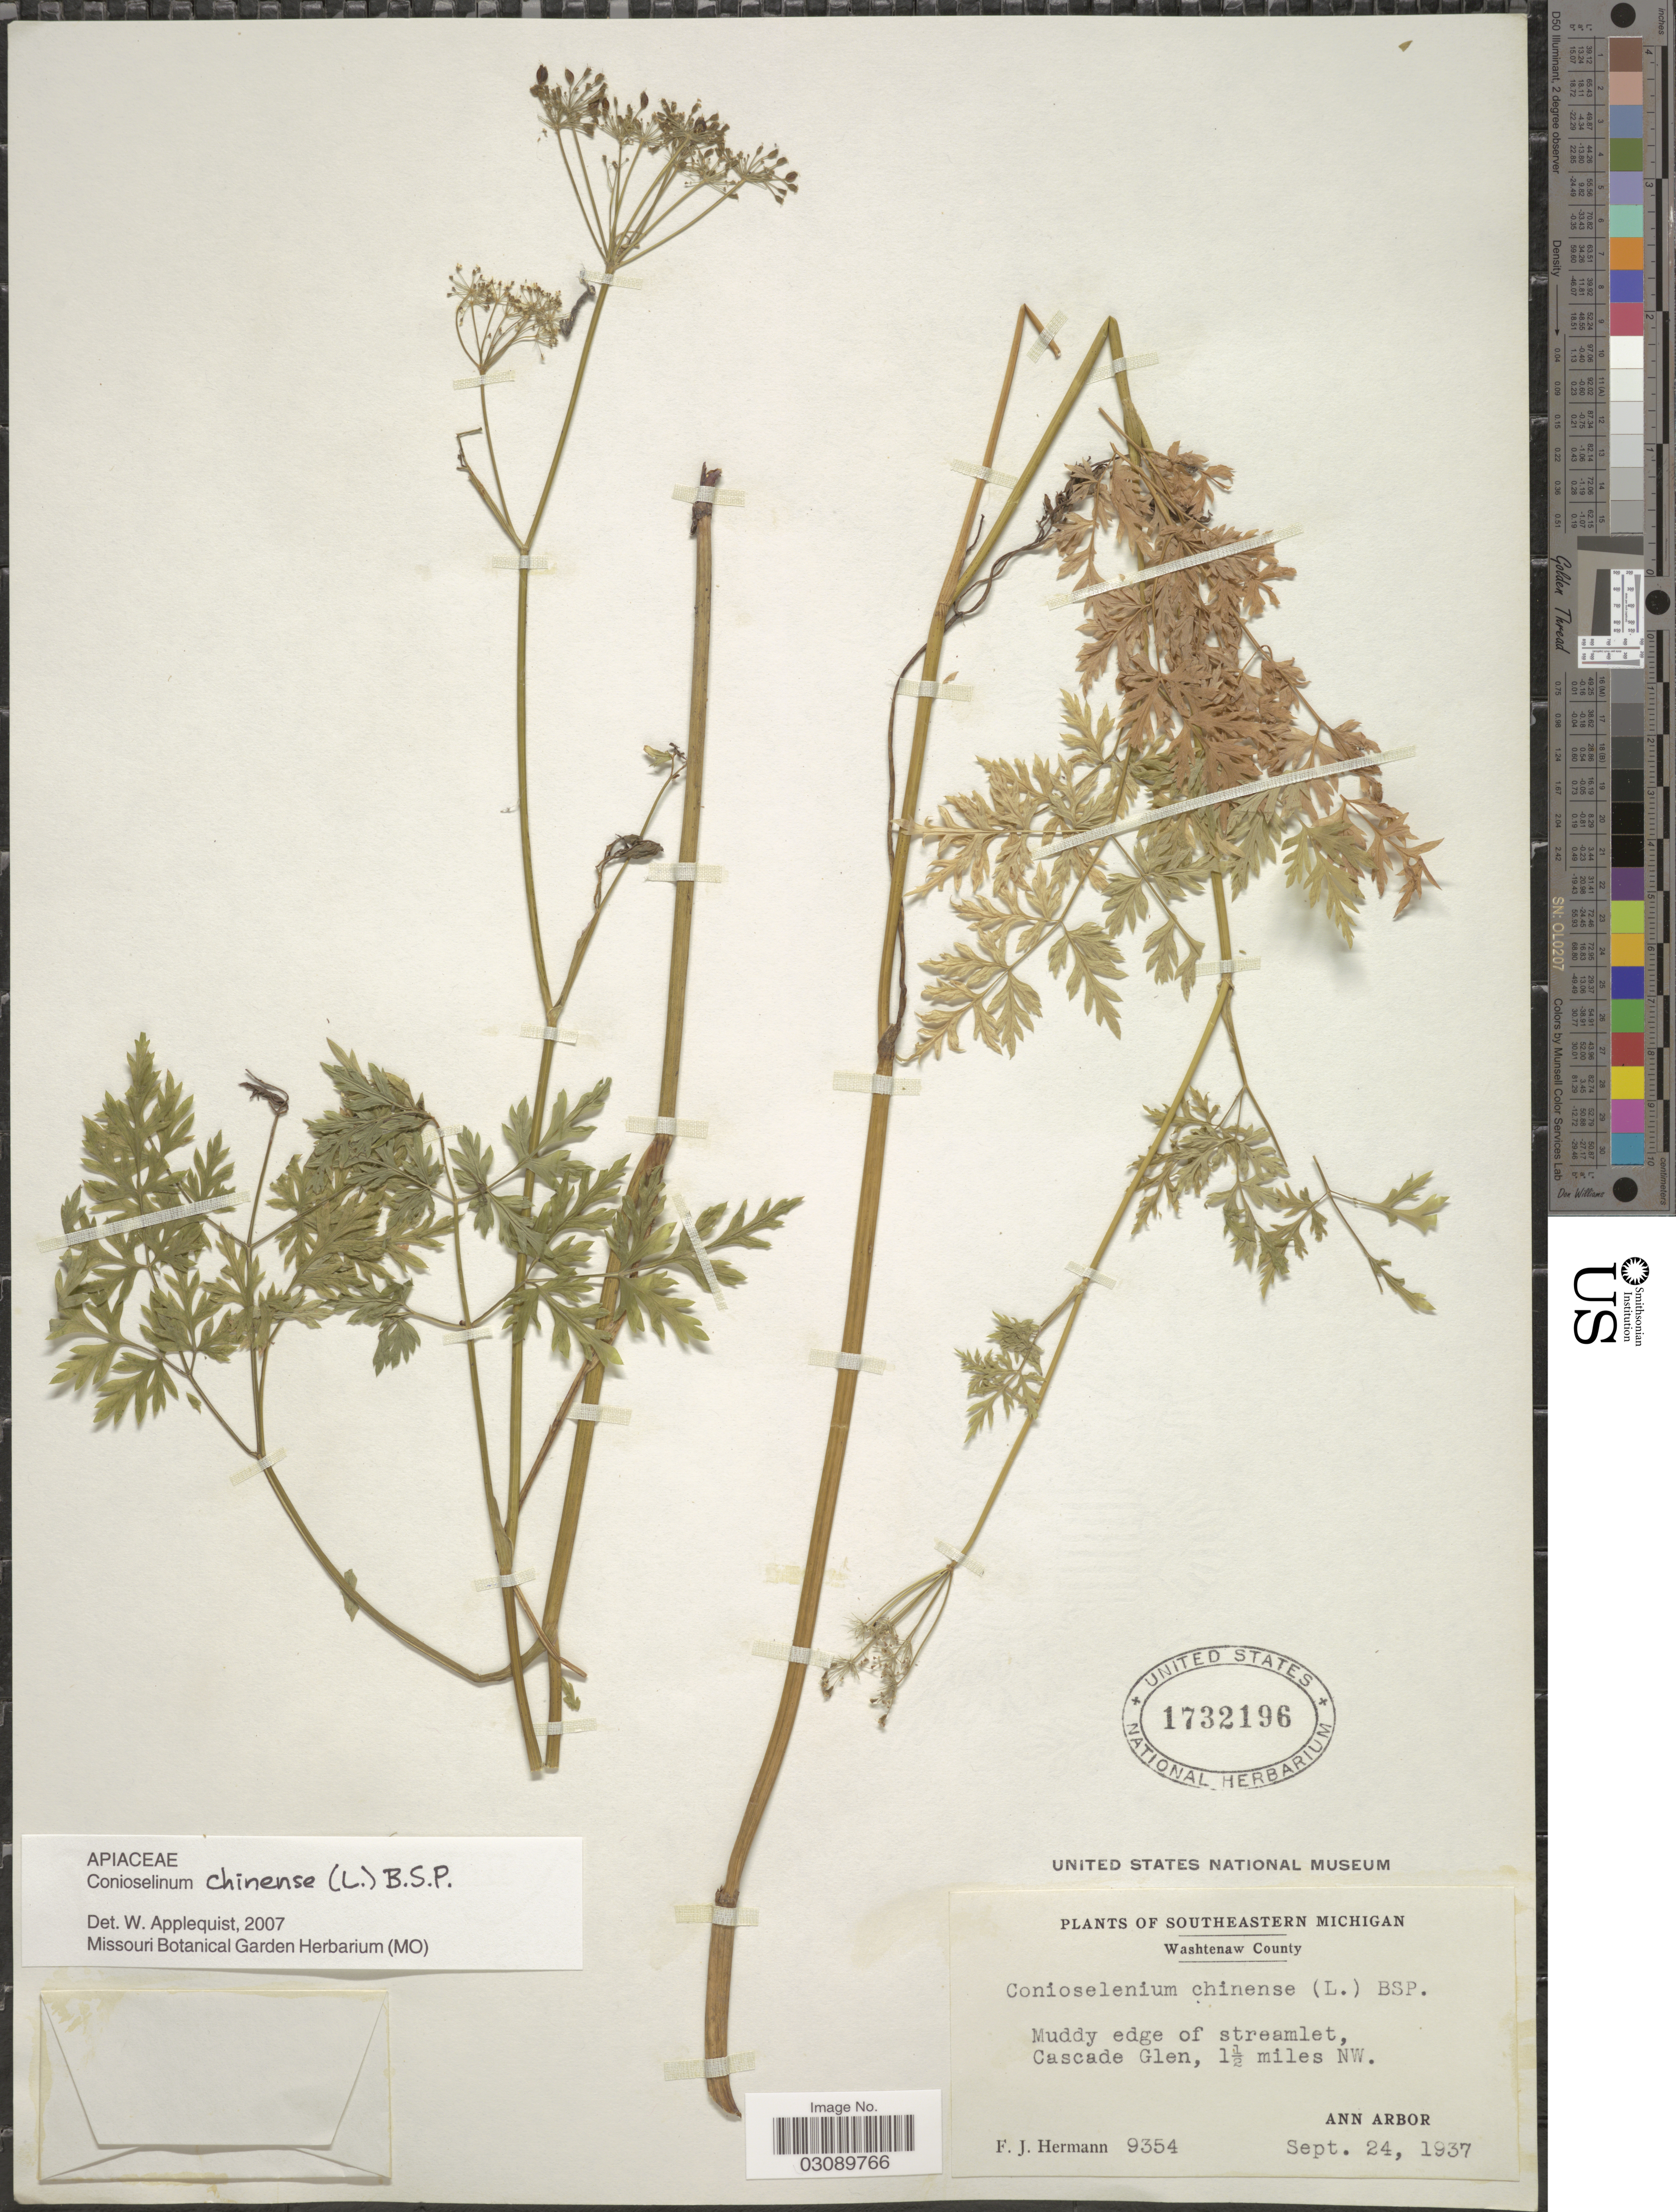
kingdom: Plantae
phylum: Tracheophyta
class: Magnoliopsida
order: Apiales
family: Apiaceae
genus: Conioselinum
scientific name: Conioselinum chinense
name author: (L.) Britton et al.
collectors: F. J. Hermann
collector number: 9354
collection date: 1937-09-24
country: United States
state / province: Michigan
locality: Southeastern Michigan. Washtenaw County. Muddy edge of streamlet, Cascade Glen, 1½ miles NW. Ann Arbor.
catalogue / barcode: US 1732196